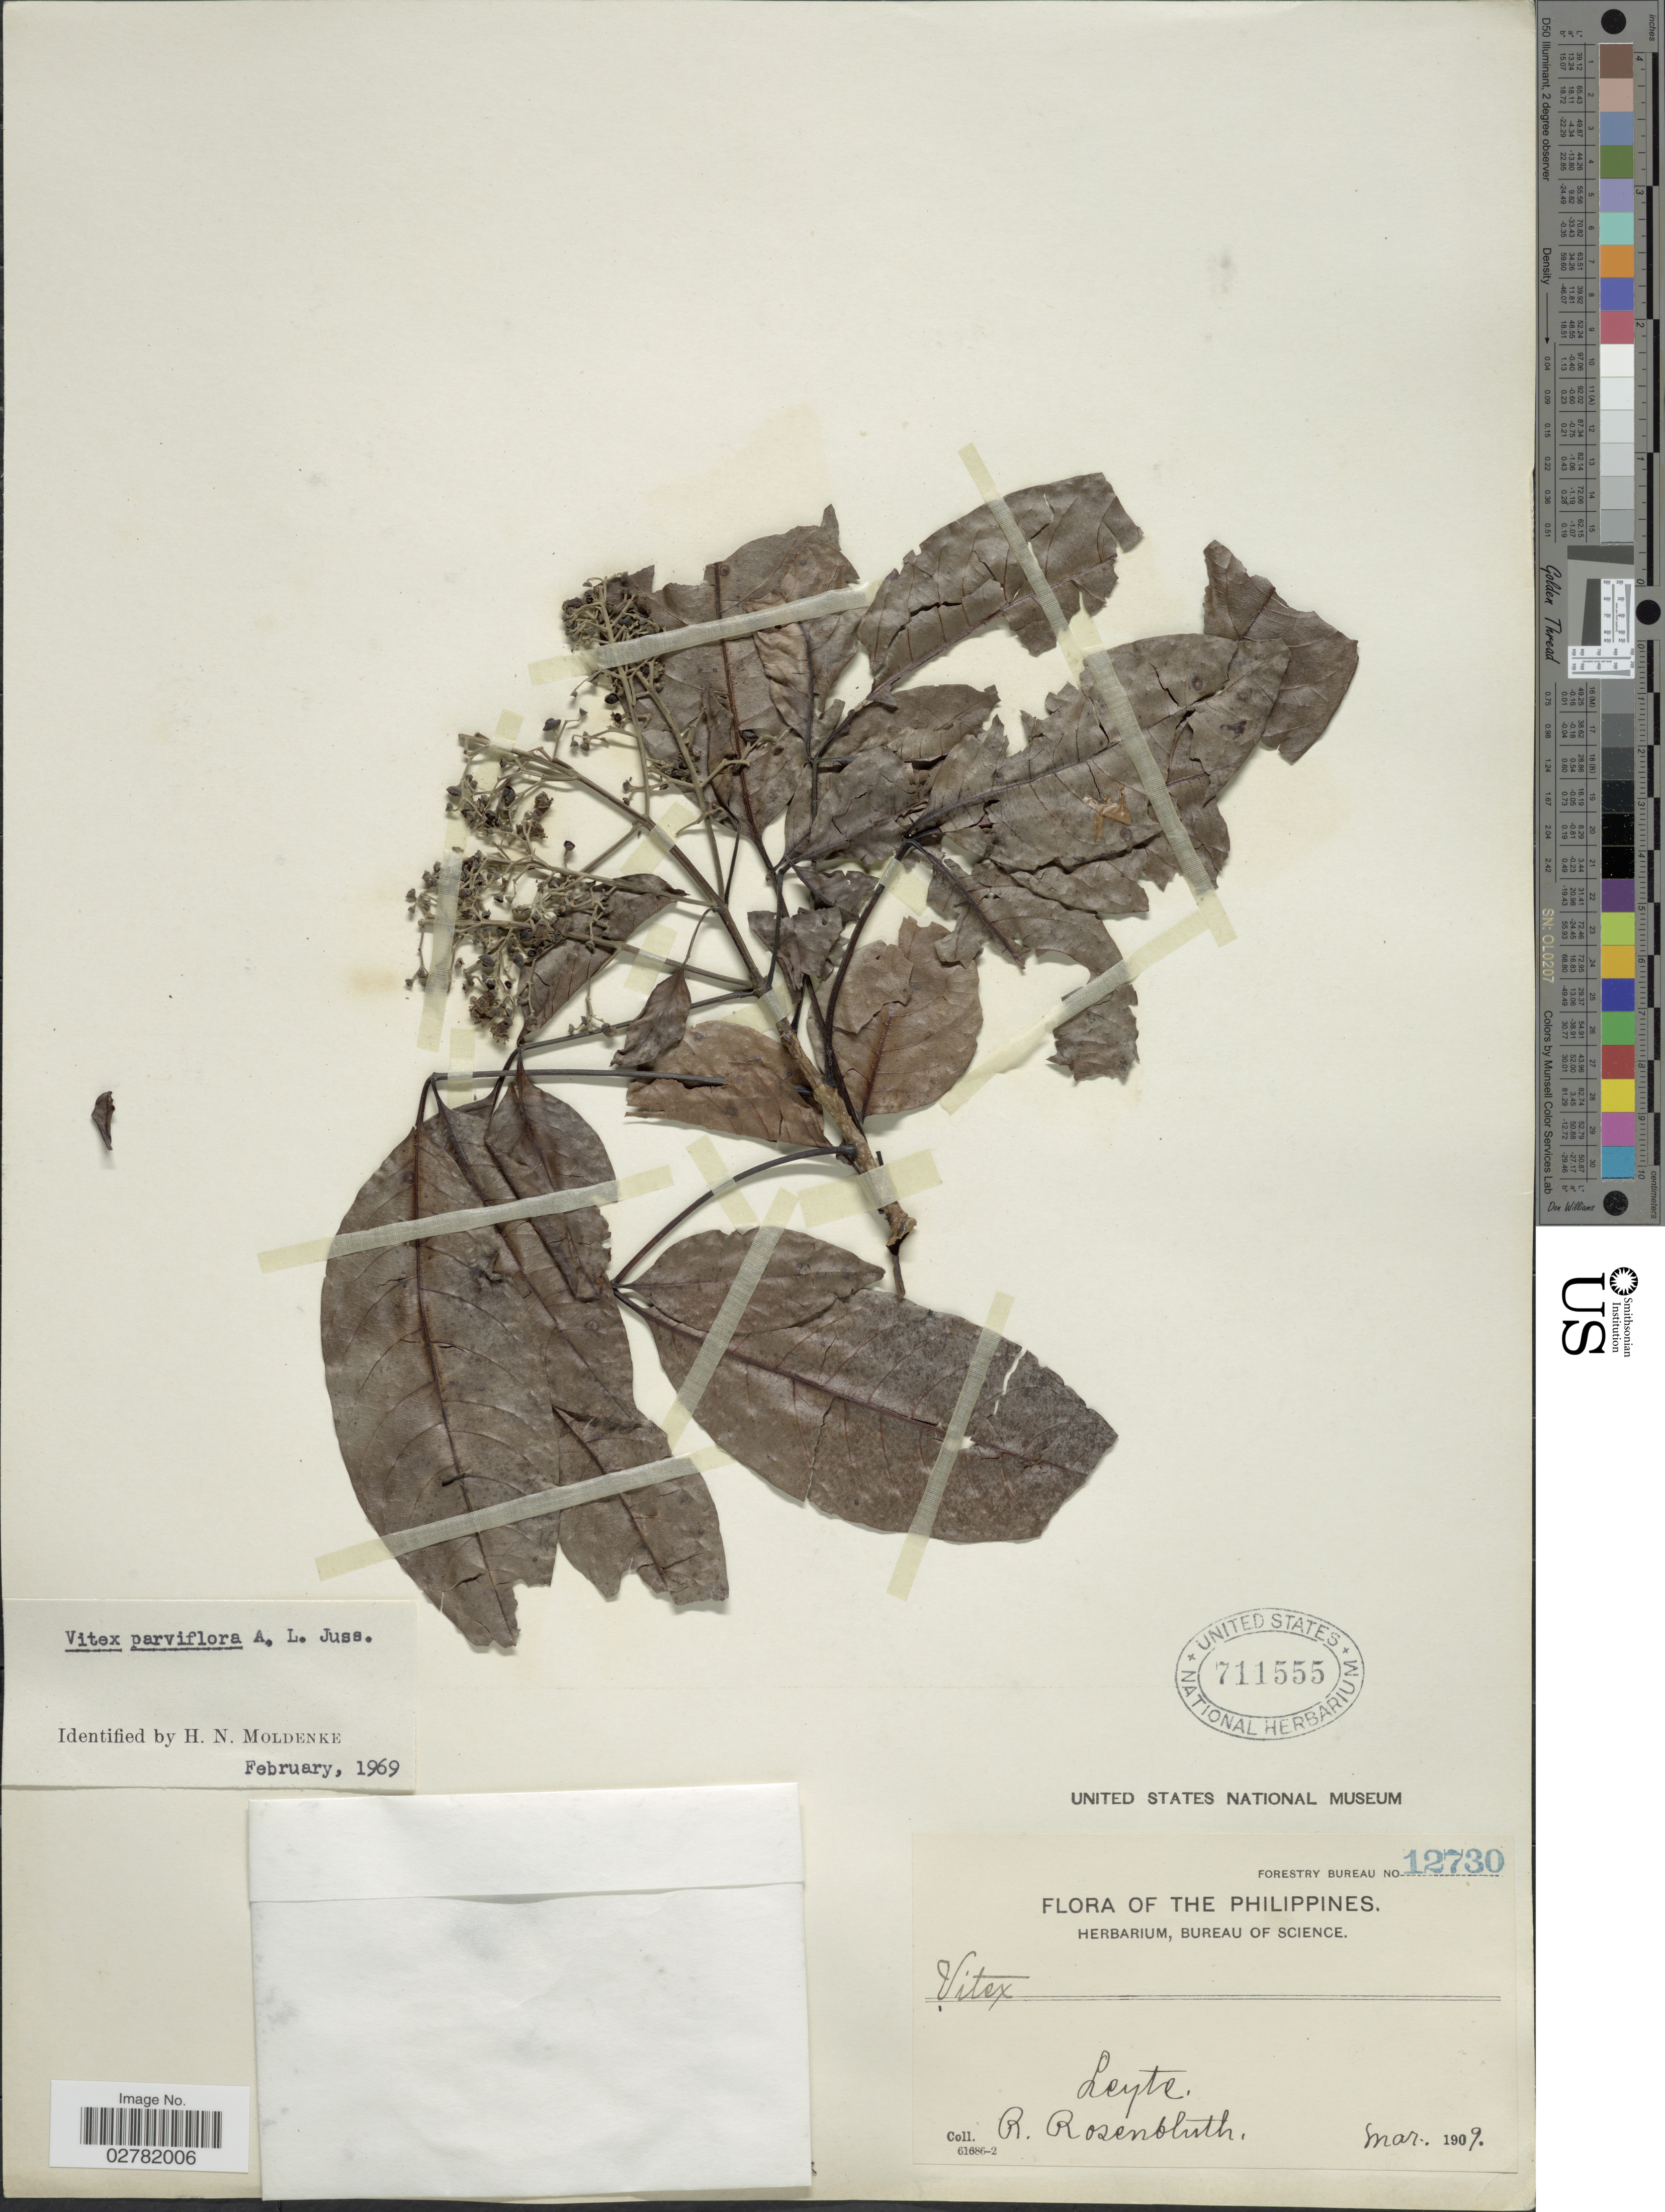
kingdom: Plantae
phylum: Tracheophyta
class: Magnoliopsida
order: Lamiales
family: Lamiaceae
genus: Vitex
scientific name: Vitex parviflora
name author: Juss.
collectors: R. Rosenbluth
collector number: Forestry Bureau 12730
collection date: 1909-03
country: Philippines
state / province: Eastern Visayas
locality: Leyte.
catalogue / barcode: US 711555